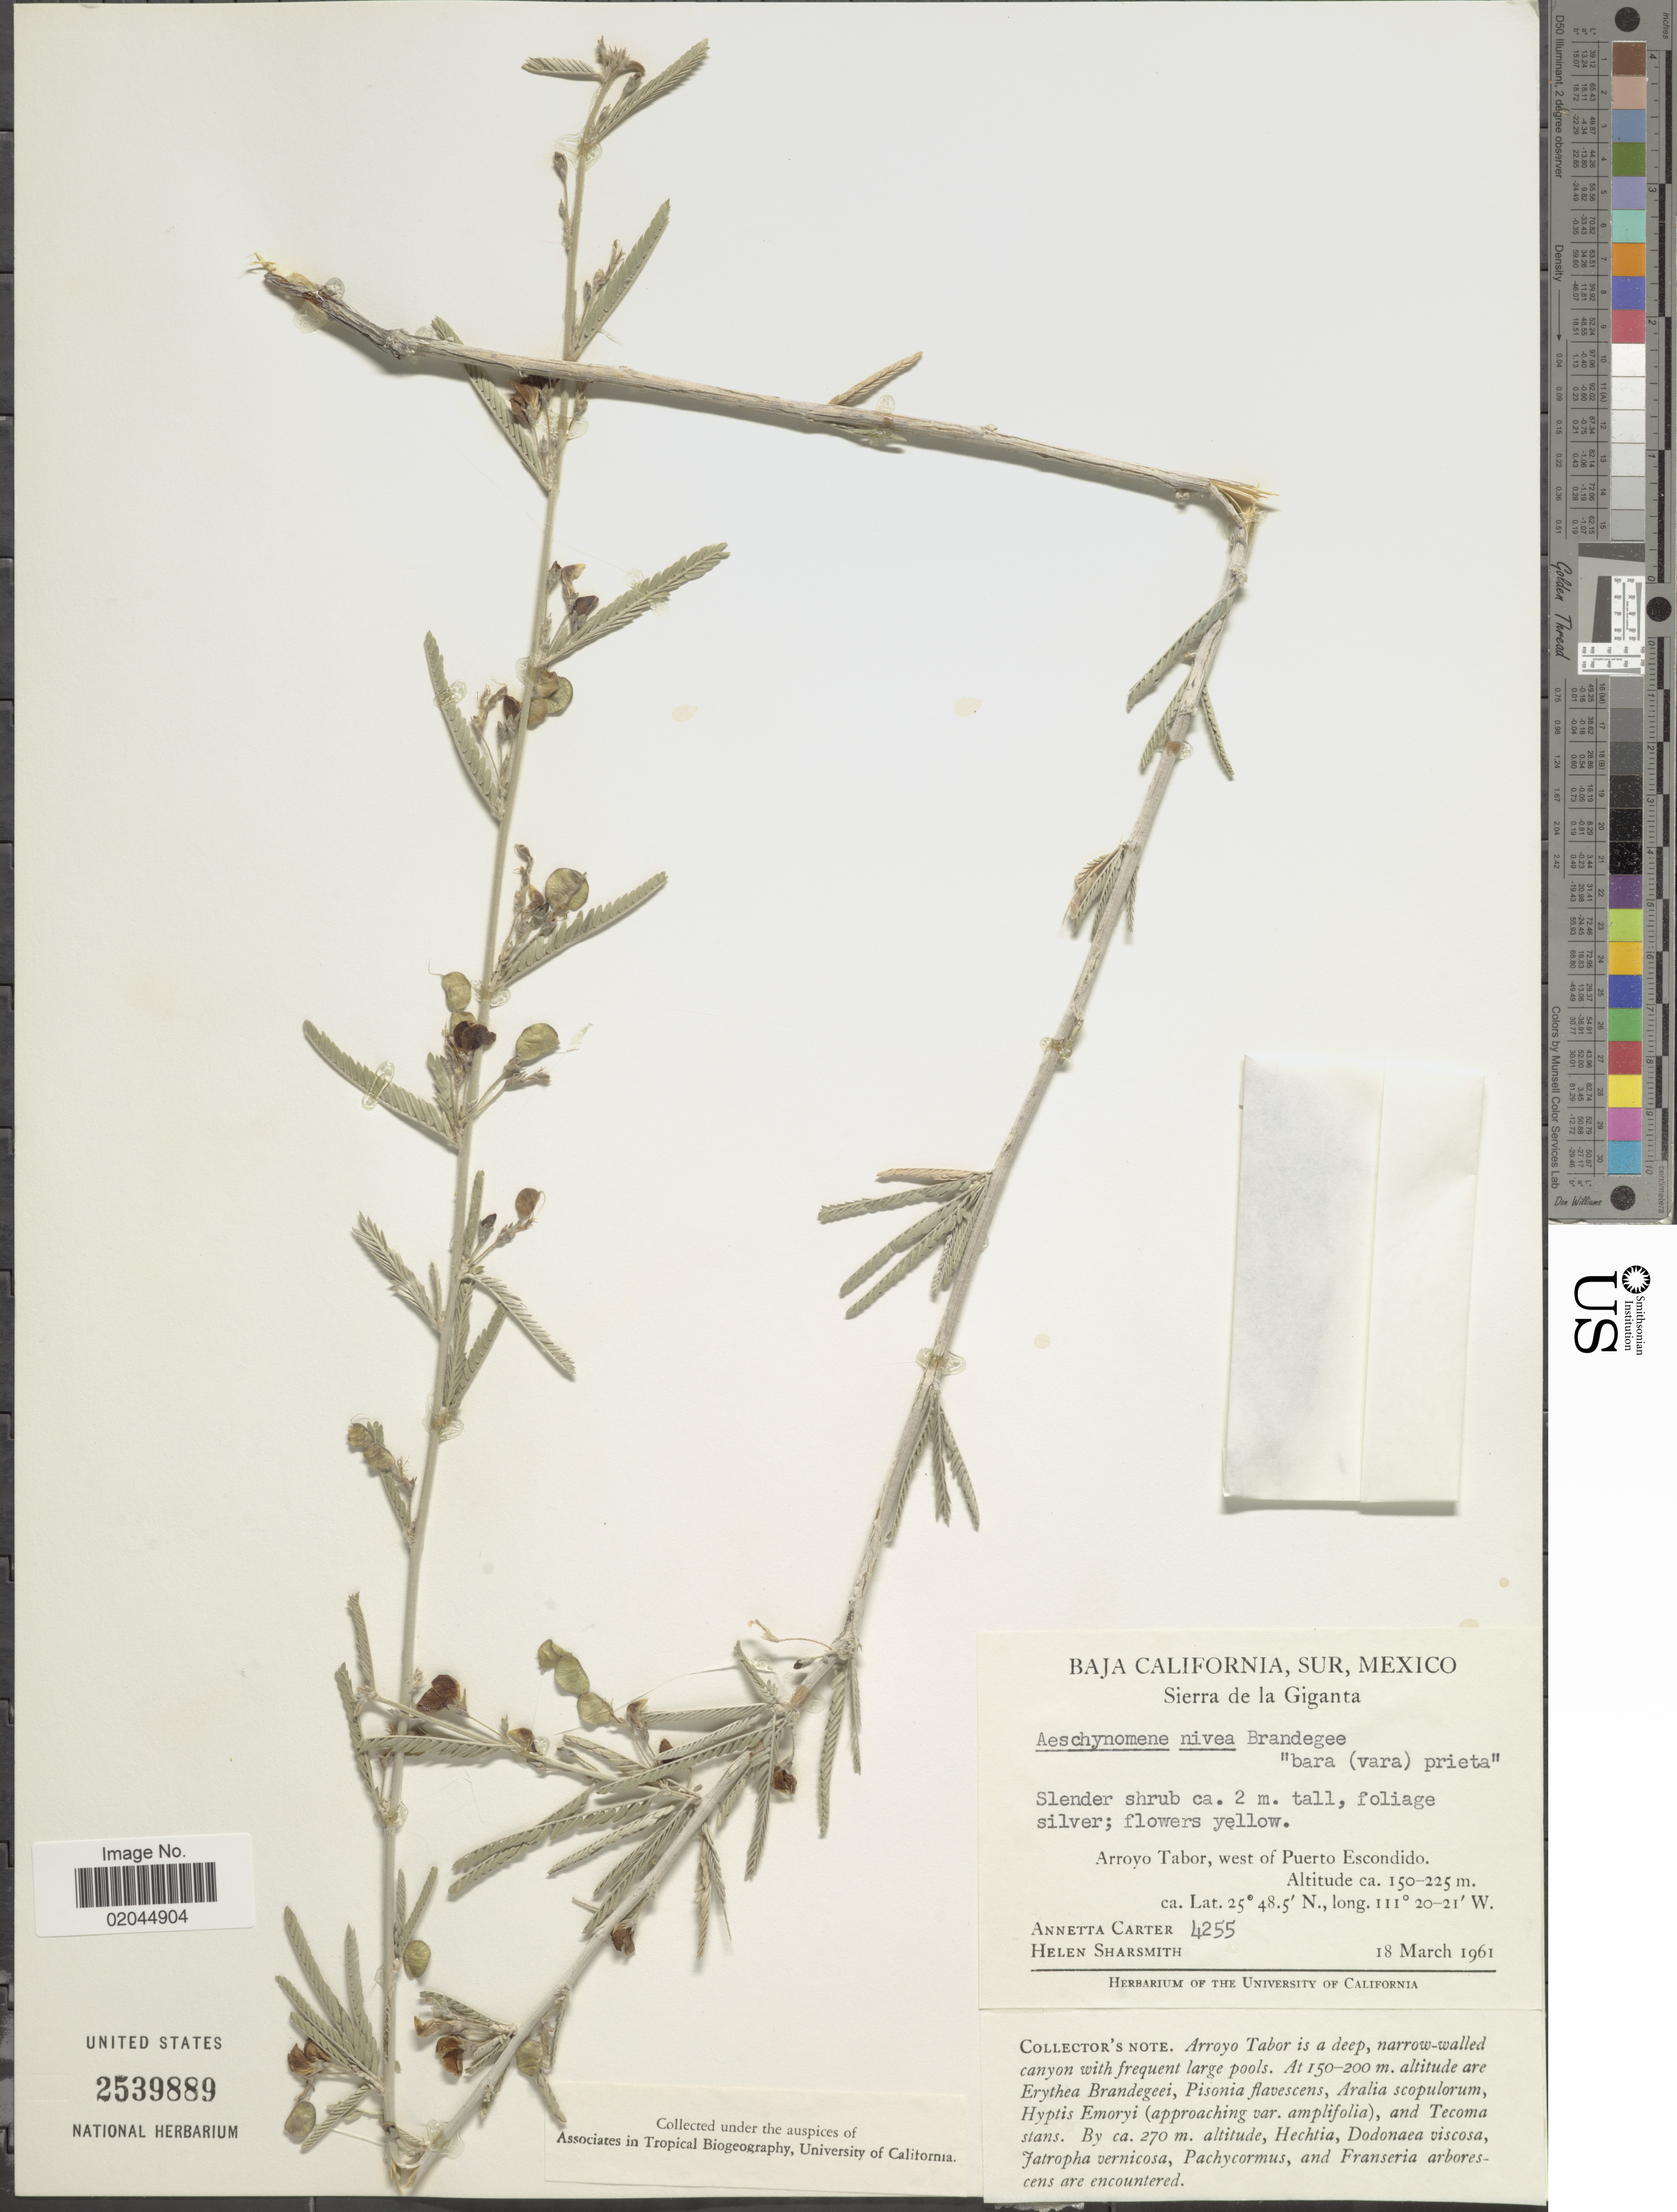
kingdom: Plantae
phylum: Tracheophyta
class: Magnoliopsida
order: Fabales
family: Fabaceae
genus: Aeschynomene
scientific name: Aeschynomene nivea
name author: Brandegee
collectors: A. Carter & H. Sharsmith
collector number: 4255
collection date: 1961-03-18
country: Mexico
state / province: Baja California Sur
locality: Baja California, Sur, Mexico, Arroyo Tabor, west of Puerto Escondido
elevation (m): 150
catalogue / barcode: US 2539889